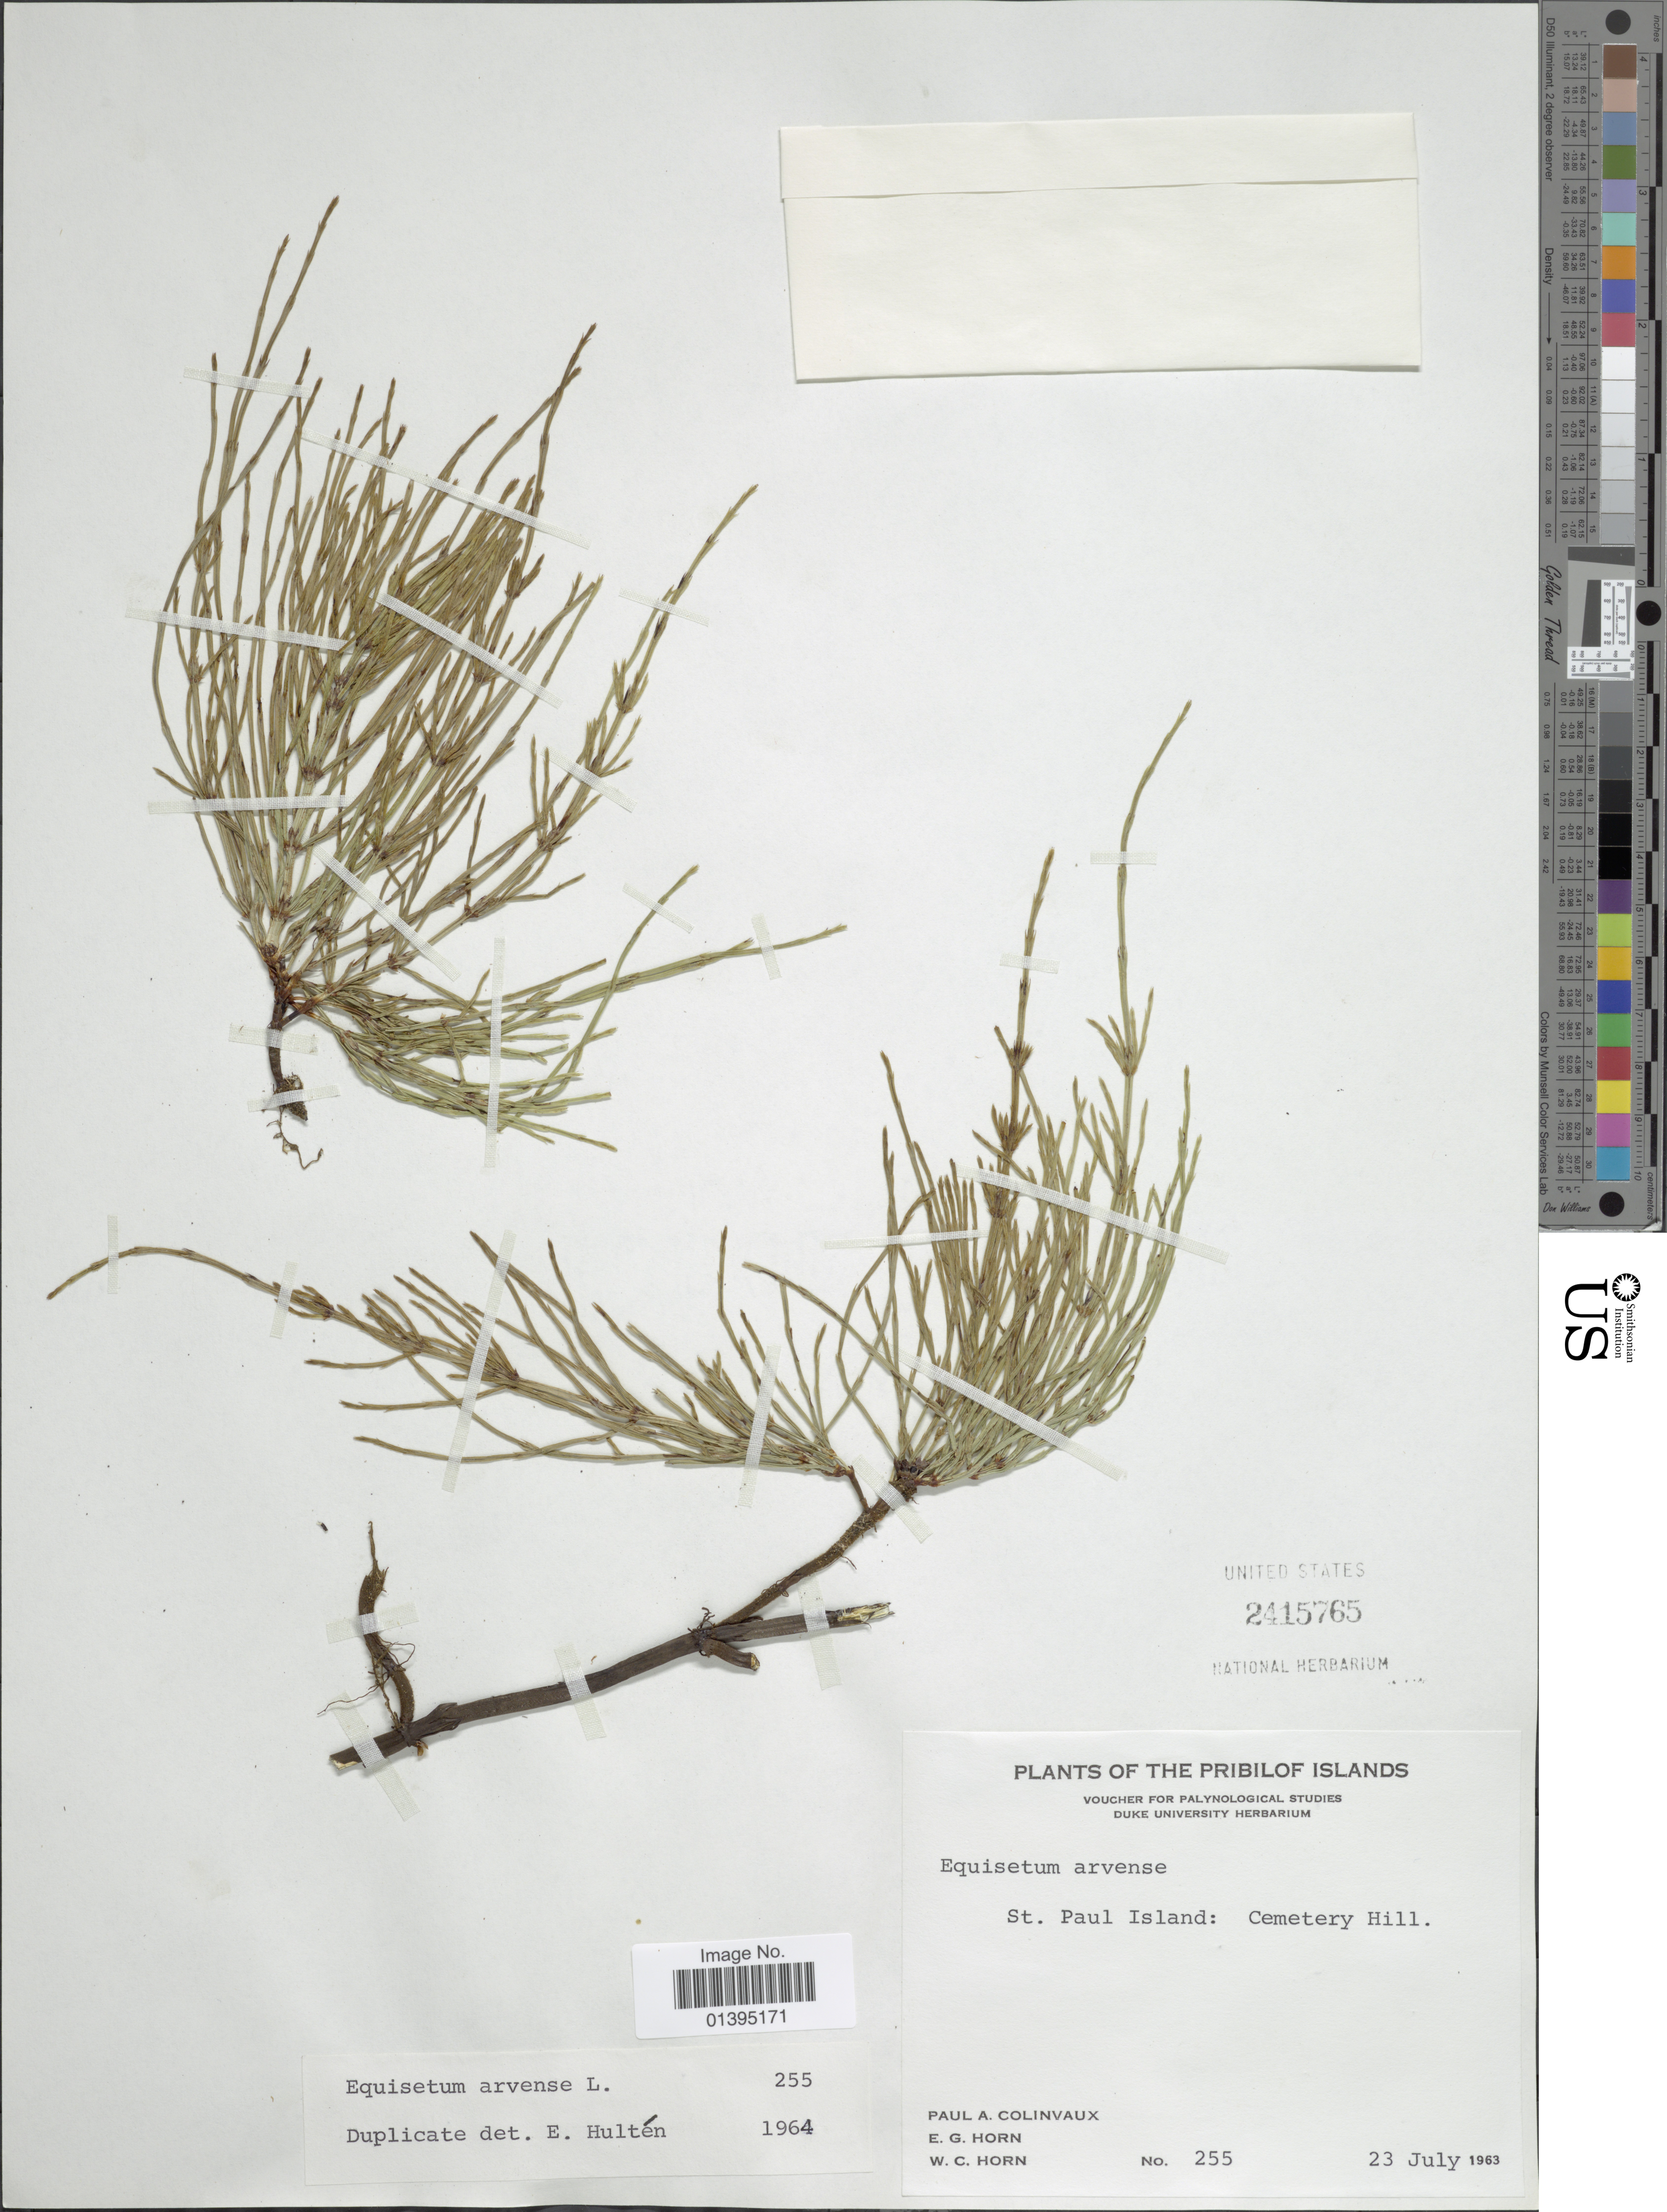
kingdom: Plantae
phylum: Tracheophyta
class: Polypodiopsida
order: Equisetales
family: Equisetaceae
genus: Equisetum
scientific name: Equisetum arvense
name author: L.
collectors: P. Colinvaux, E. Horn & W. Horn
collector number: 255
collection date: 1963-07-23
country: Dominica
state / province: St. Paul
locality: Pribilof Islands. Cemetery Hill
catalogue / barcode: US 2415765